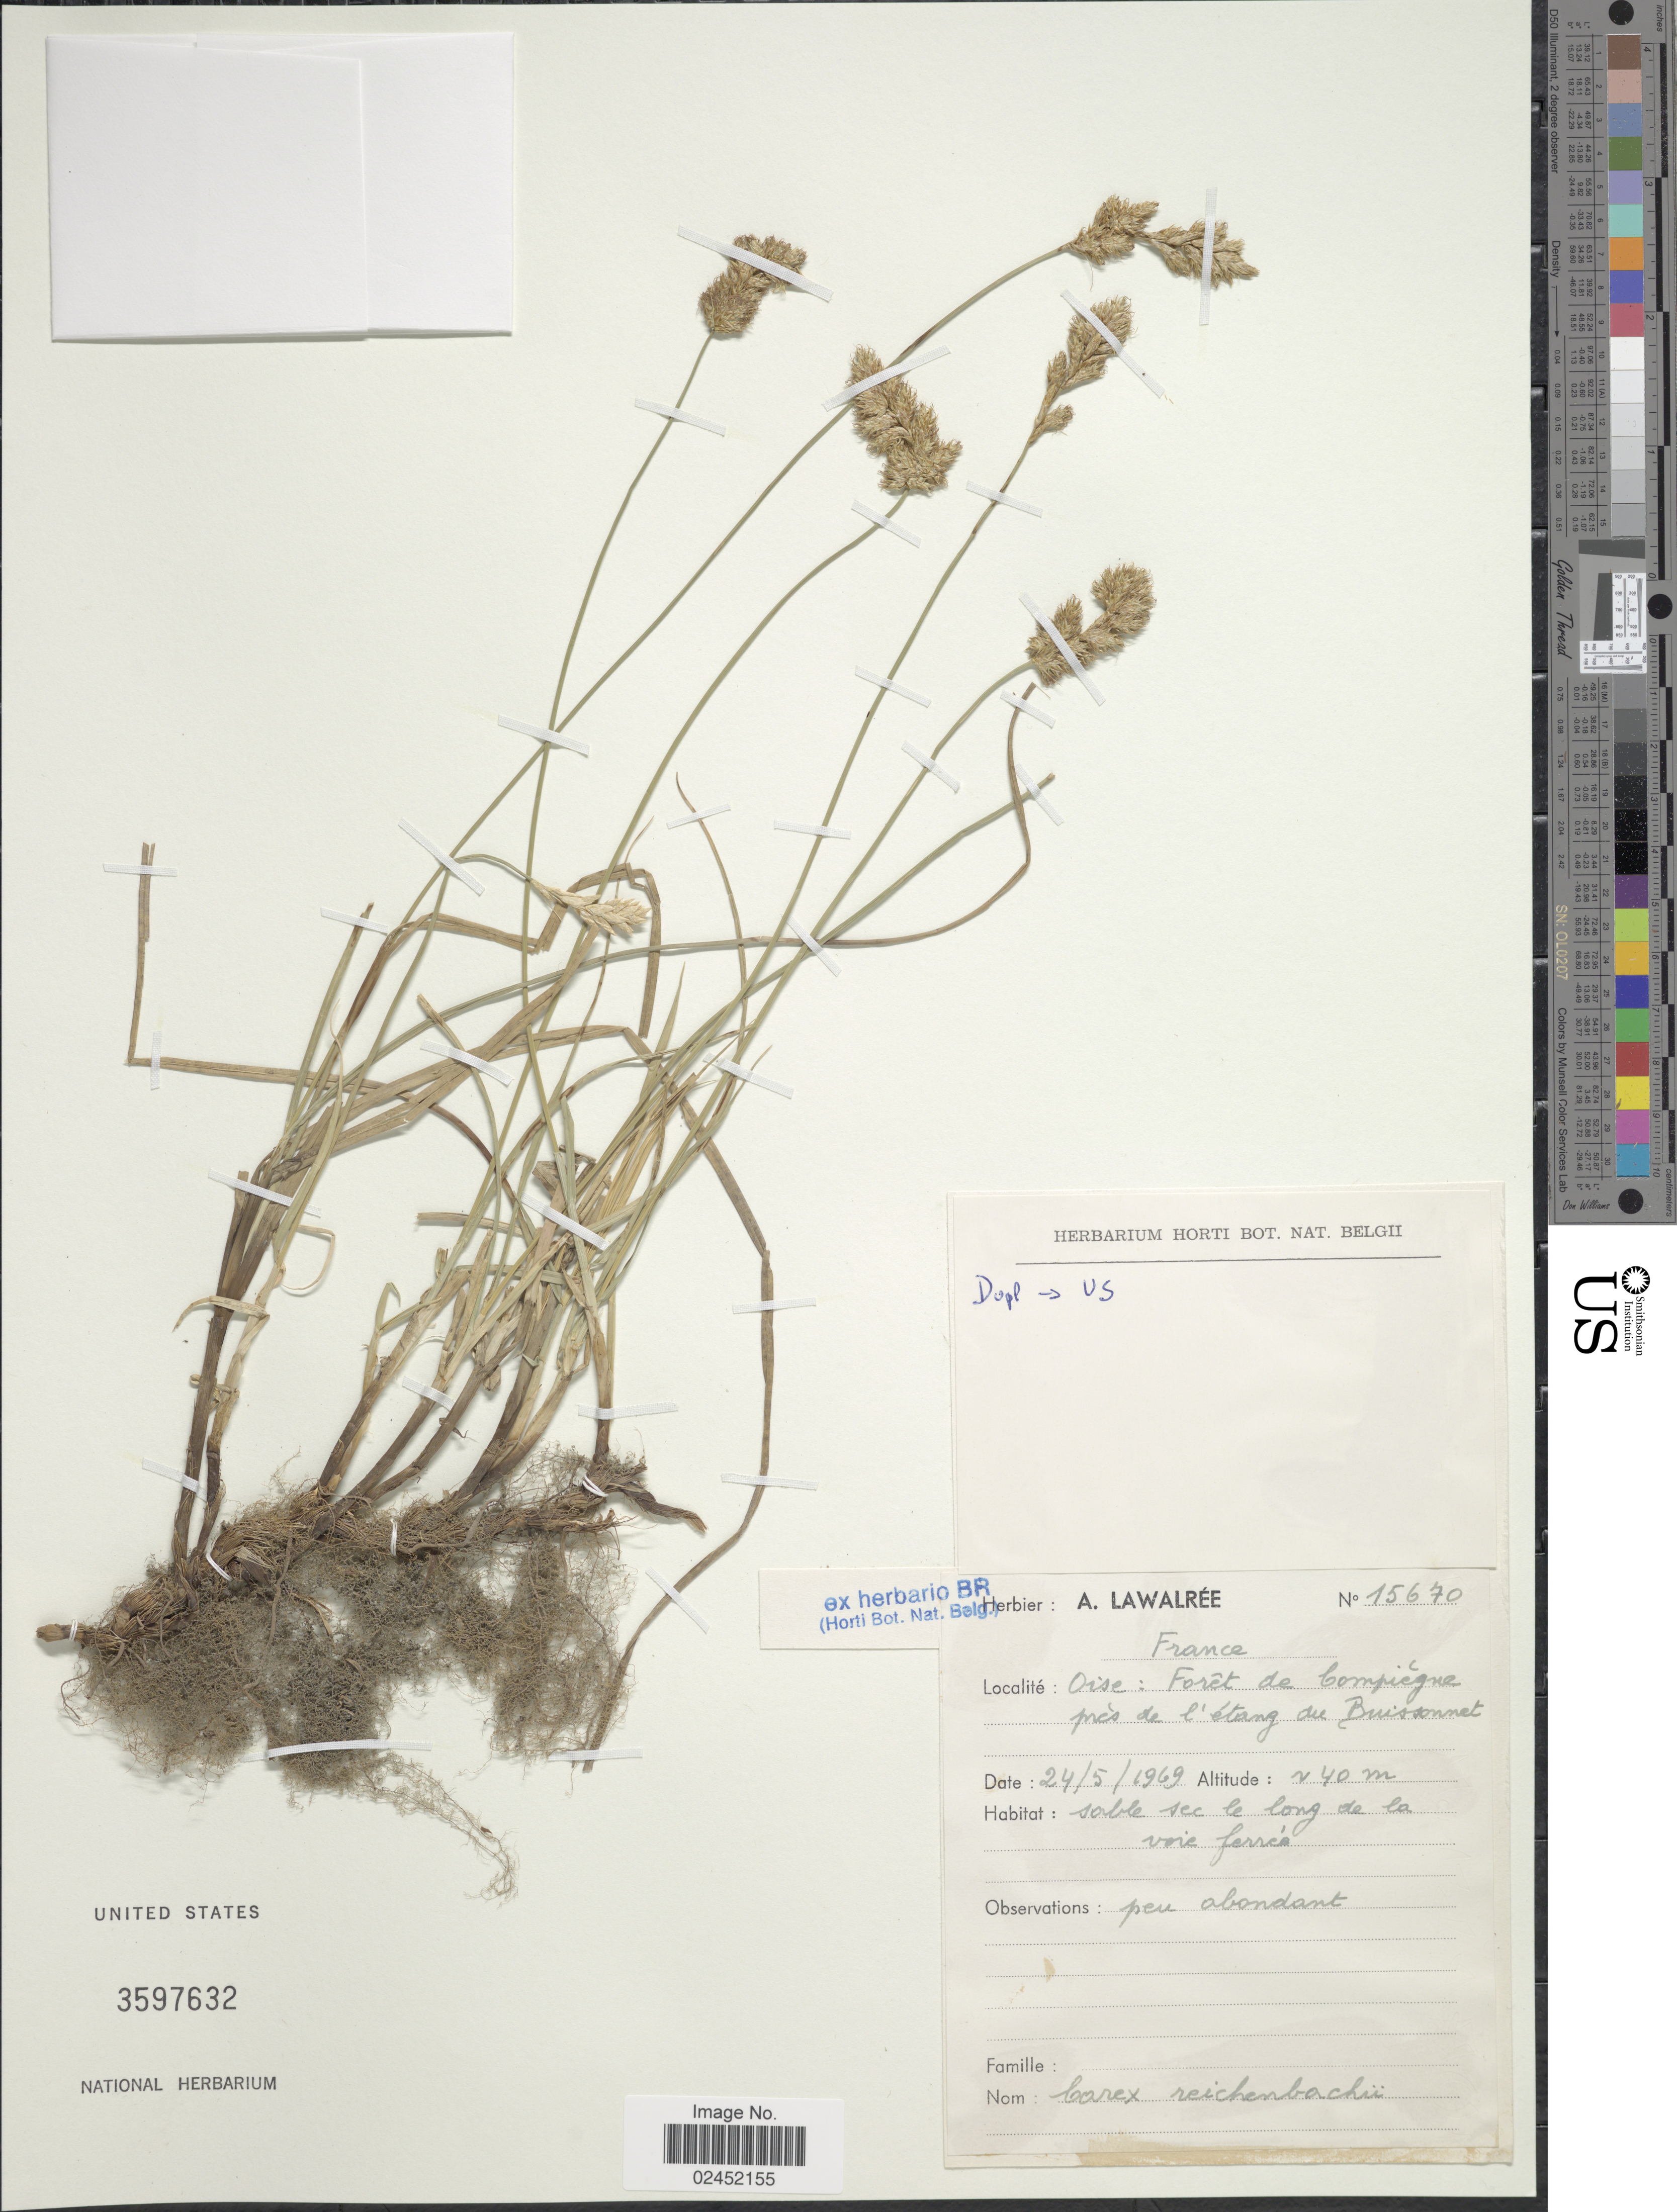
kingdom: Plantae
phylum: Tracheophyta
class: Liliopsida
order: Poales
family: Cyperaceae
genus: Carex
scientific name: Carex pseudobrizoides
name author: Clavaud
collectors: A. G. Lawalrée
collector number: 15670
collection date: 1969-05-24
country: France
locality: France, Oise: Foret de compicgne pres de l'etang du Buissonnet.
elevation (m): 40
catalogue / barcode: US 3597632